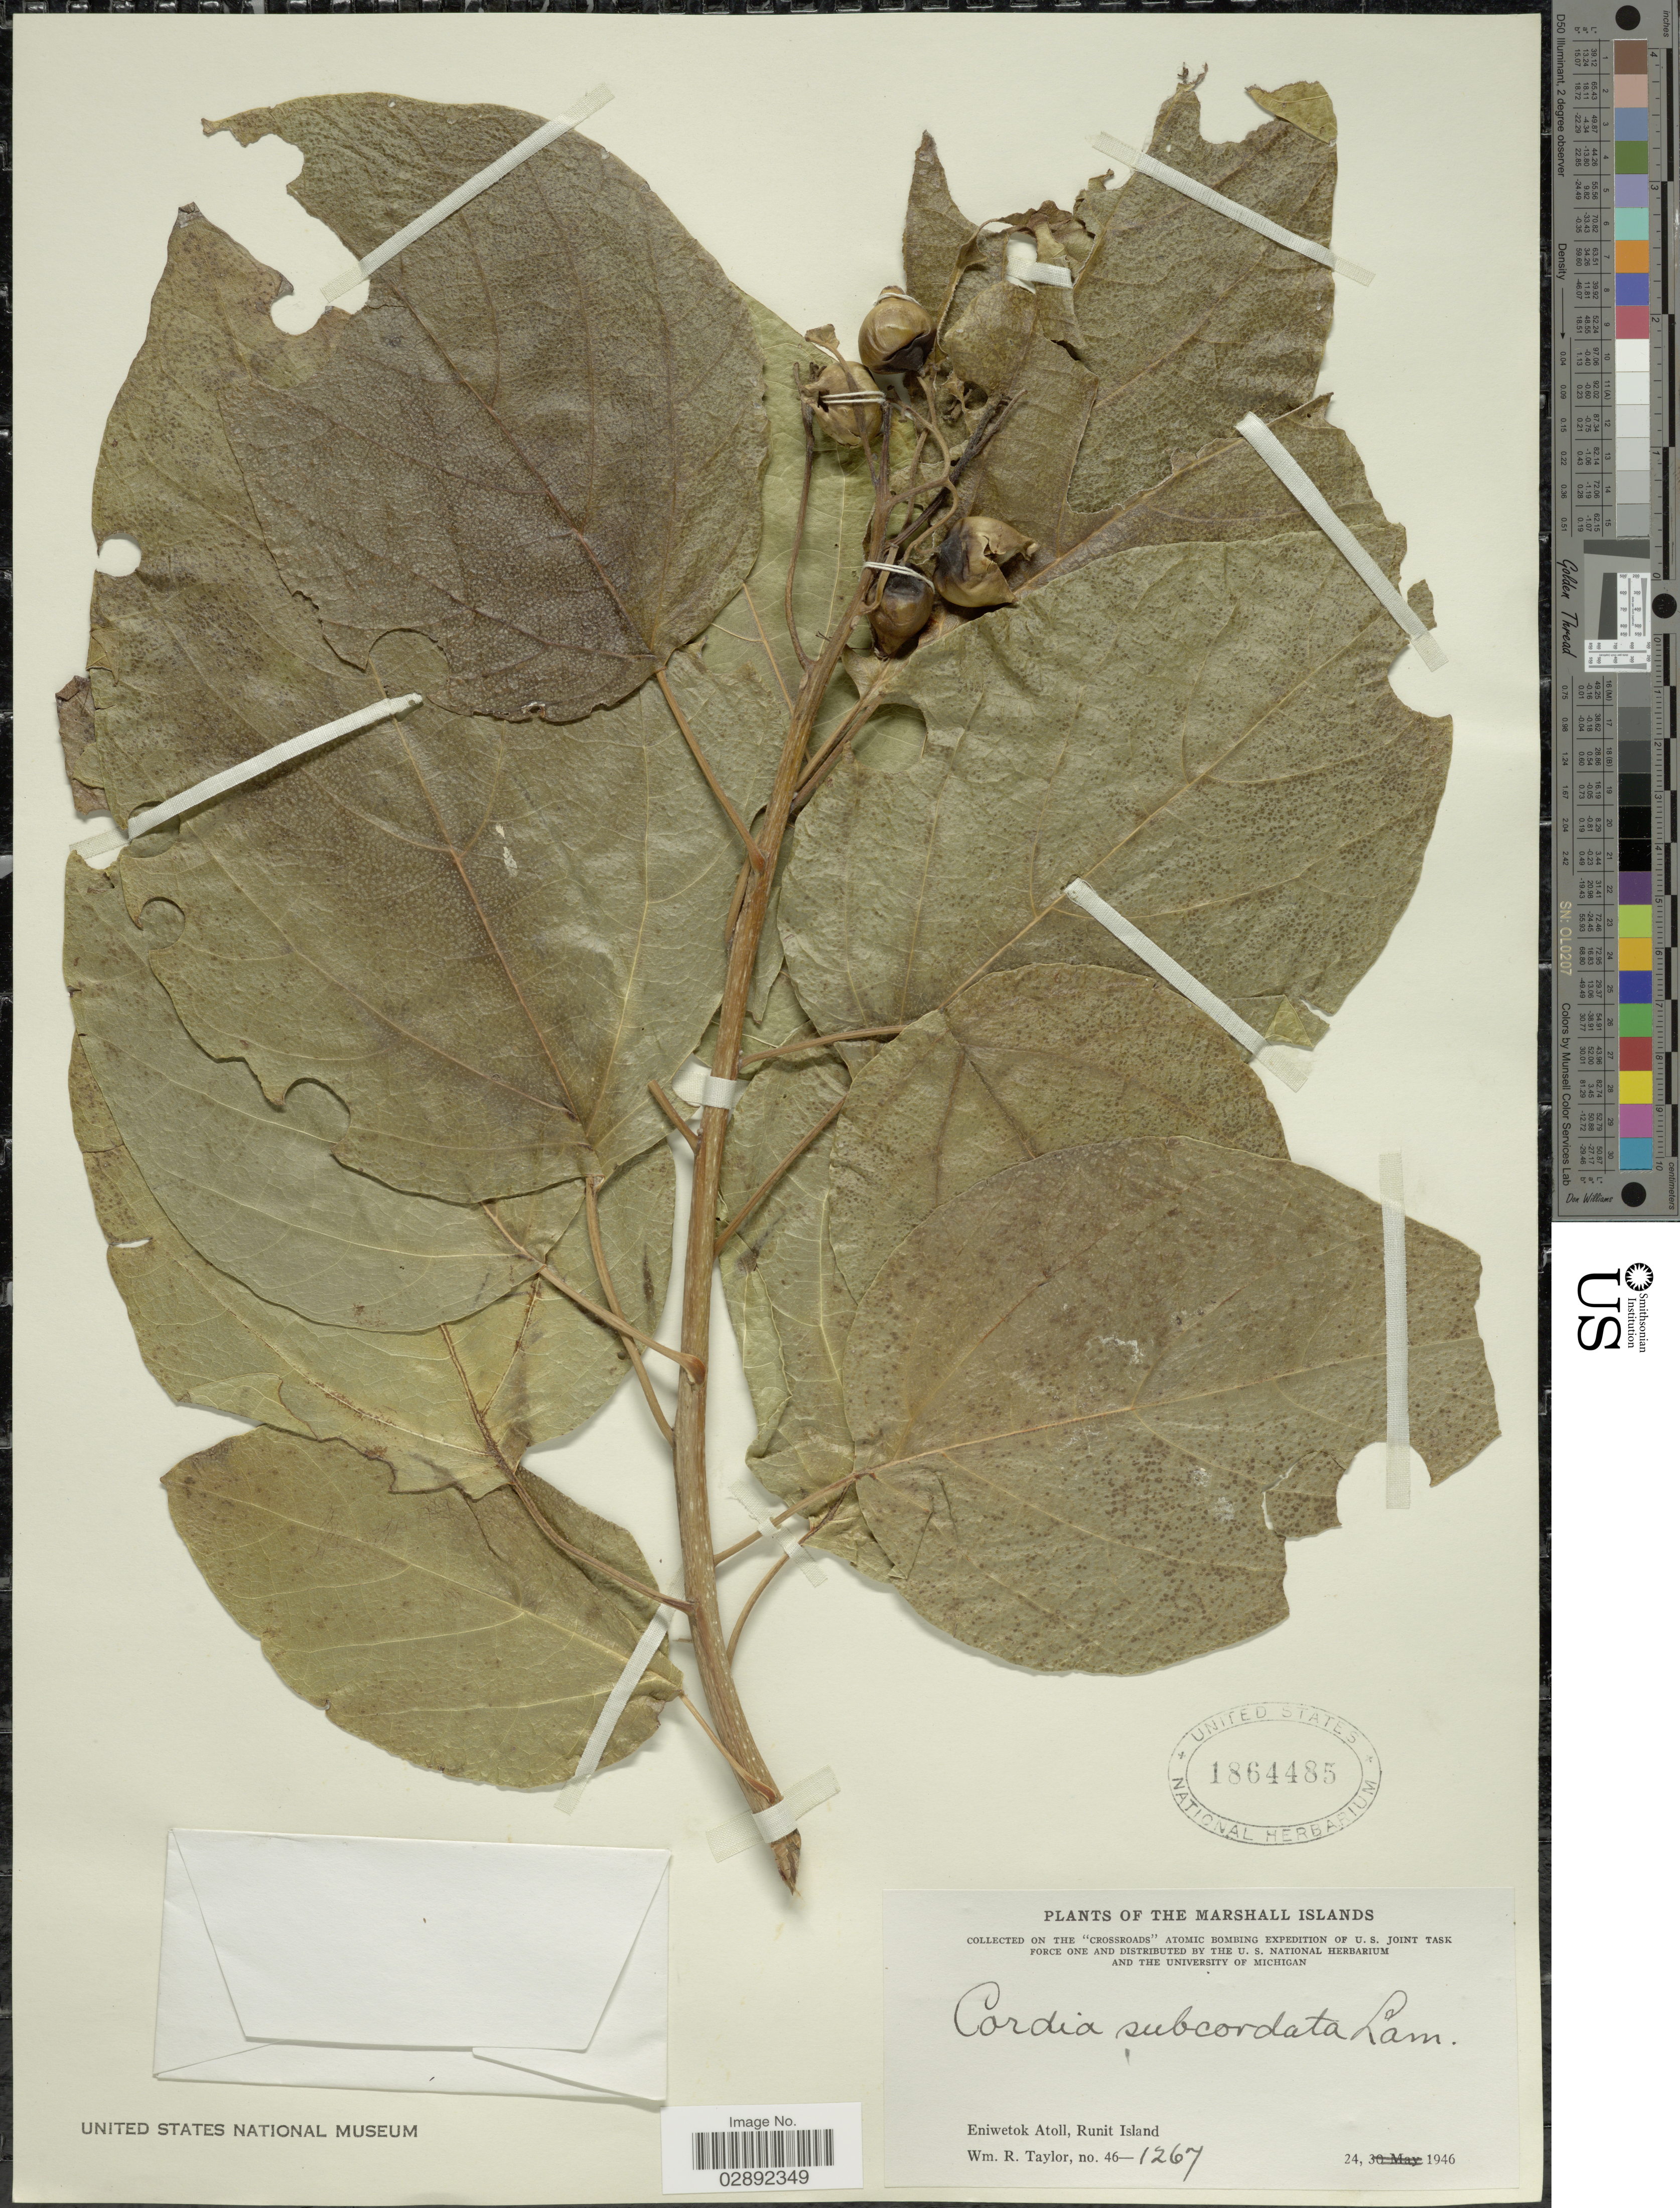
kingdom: Plantae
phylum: Tracheophyta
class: Magnoliopsida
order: Boraginales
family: Cordiaceae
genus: Cordia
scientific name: Cordia subcordata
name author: Lam.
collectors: W. R. Taylor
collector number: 46-1267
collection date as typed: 24, 1946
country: Marshall Islands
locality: Eniwek Atoll, Runit Island.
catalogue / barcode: US 1864485